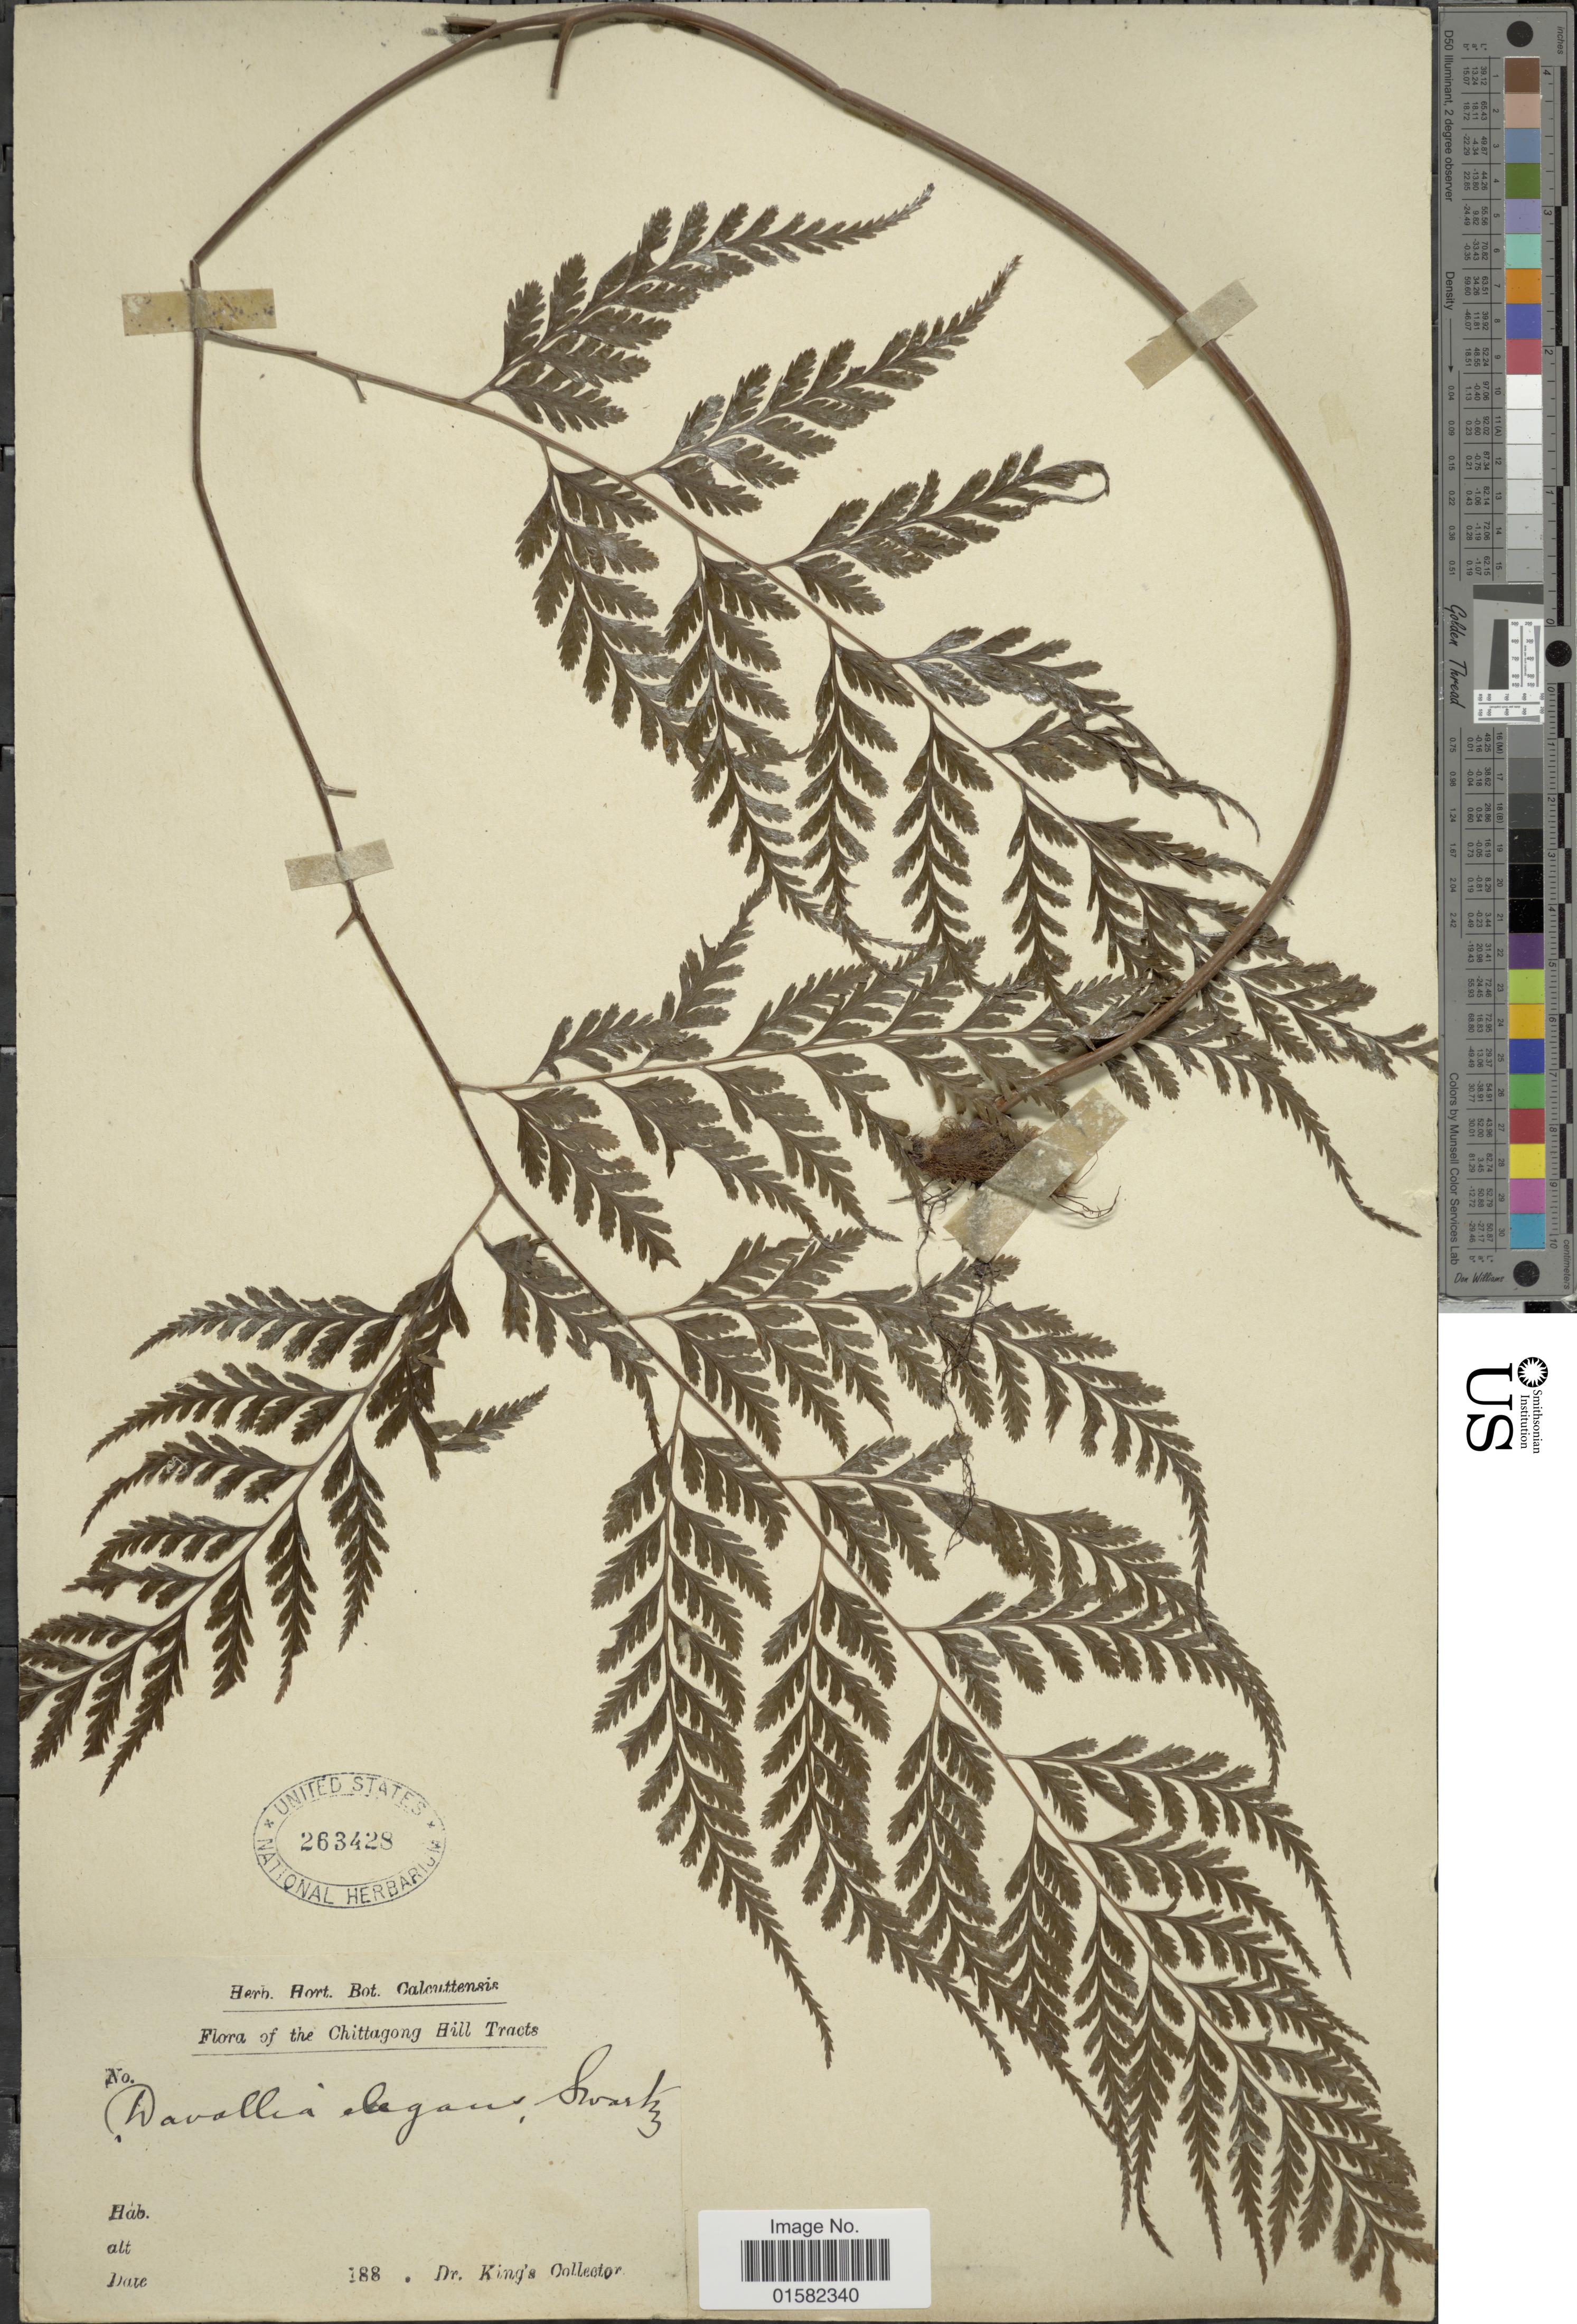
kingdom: Plantae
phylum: Tracheophyta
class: Polypodiopsida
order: Polypodiales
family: Davalliaceae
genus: Wibelia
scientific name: Wibelia denticulata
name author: (Burm. f.) M. Kato & Tsutsumi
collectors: Dr. King's collector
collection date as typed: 188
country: Bangladesh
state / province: Chittagong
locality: The Chittagong Hill Tracts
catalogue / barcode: US 263428